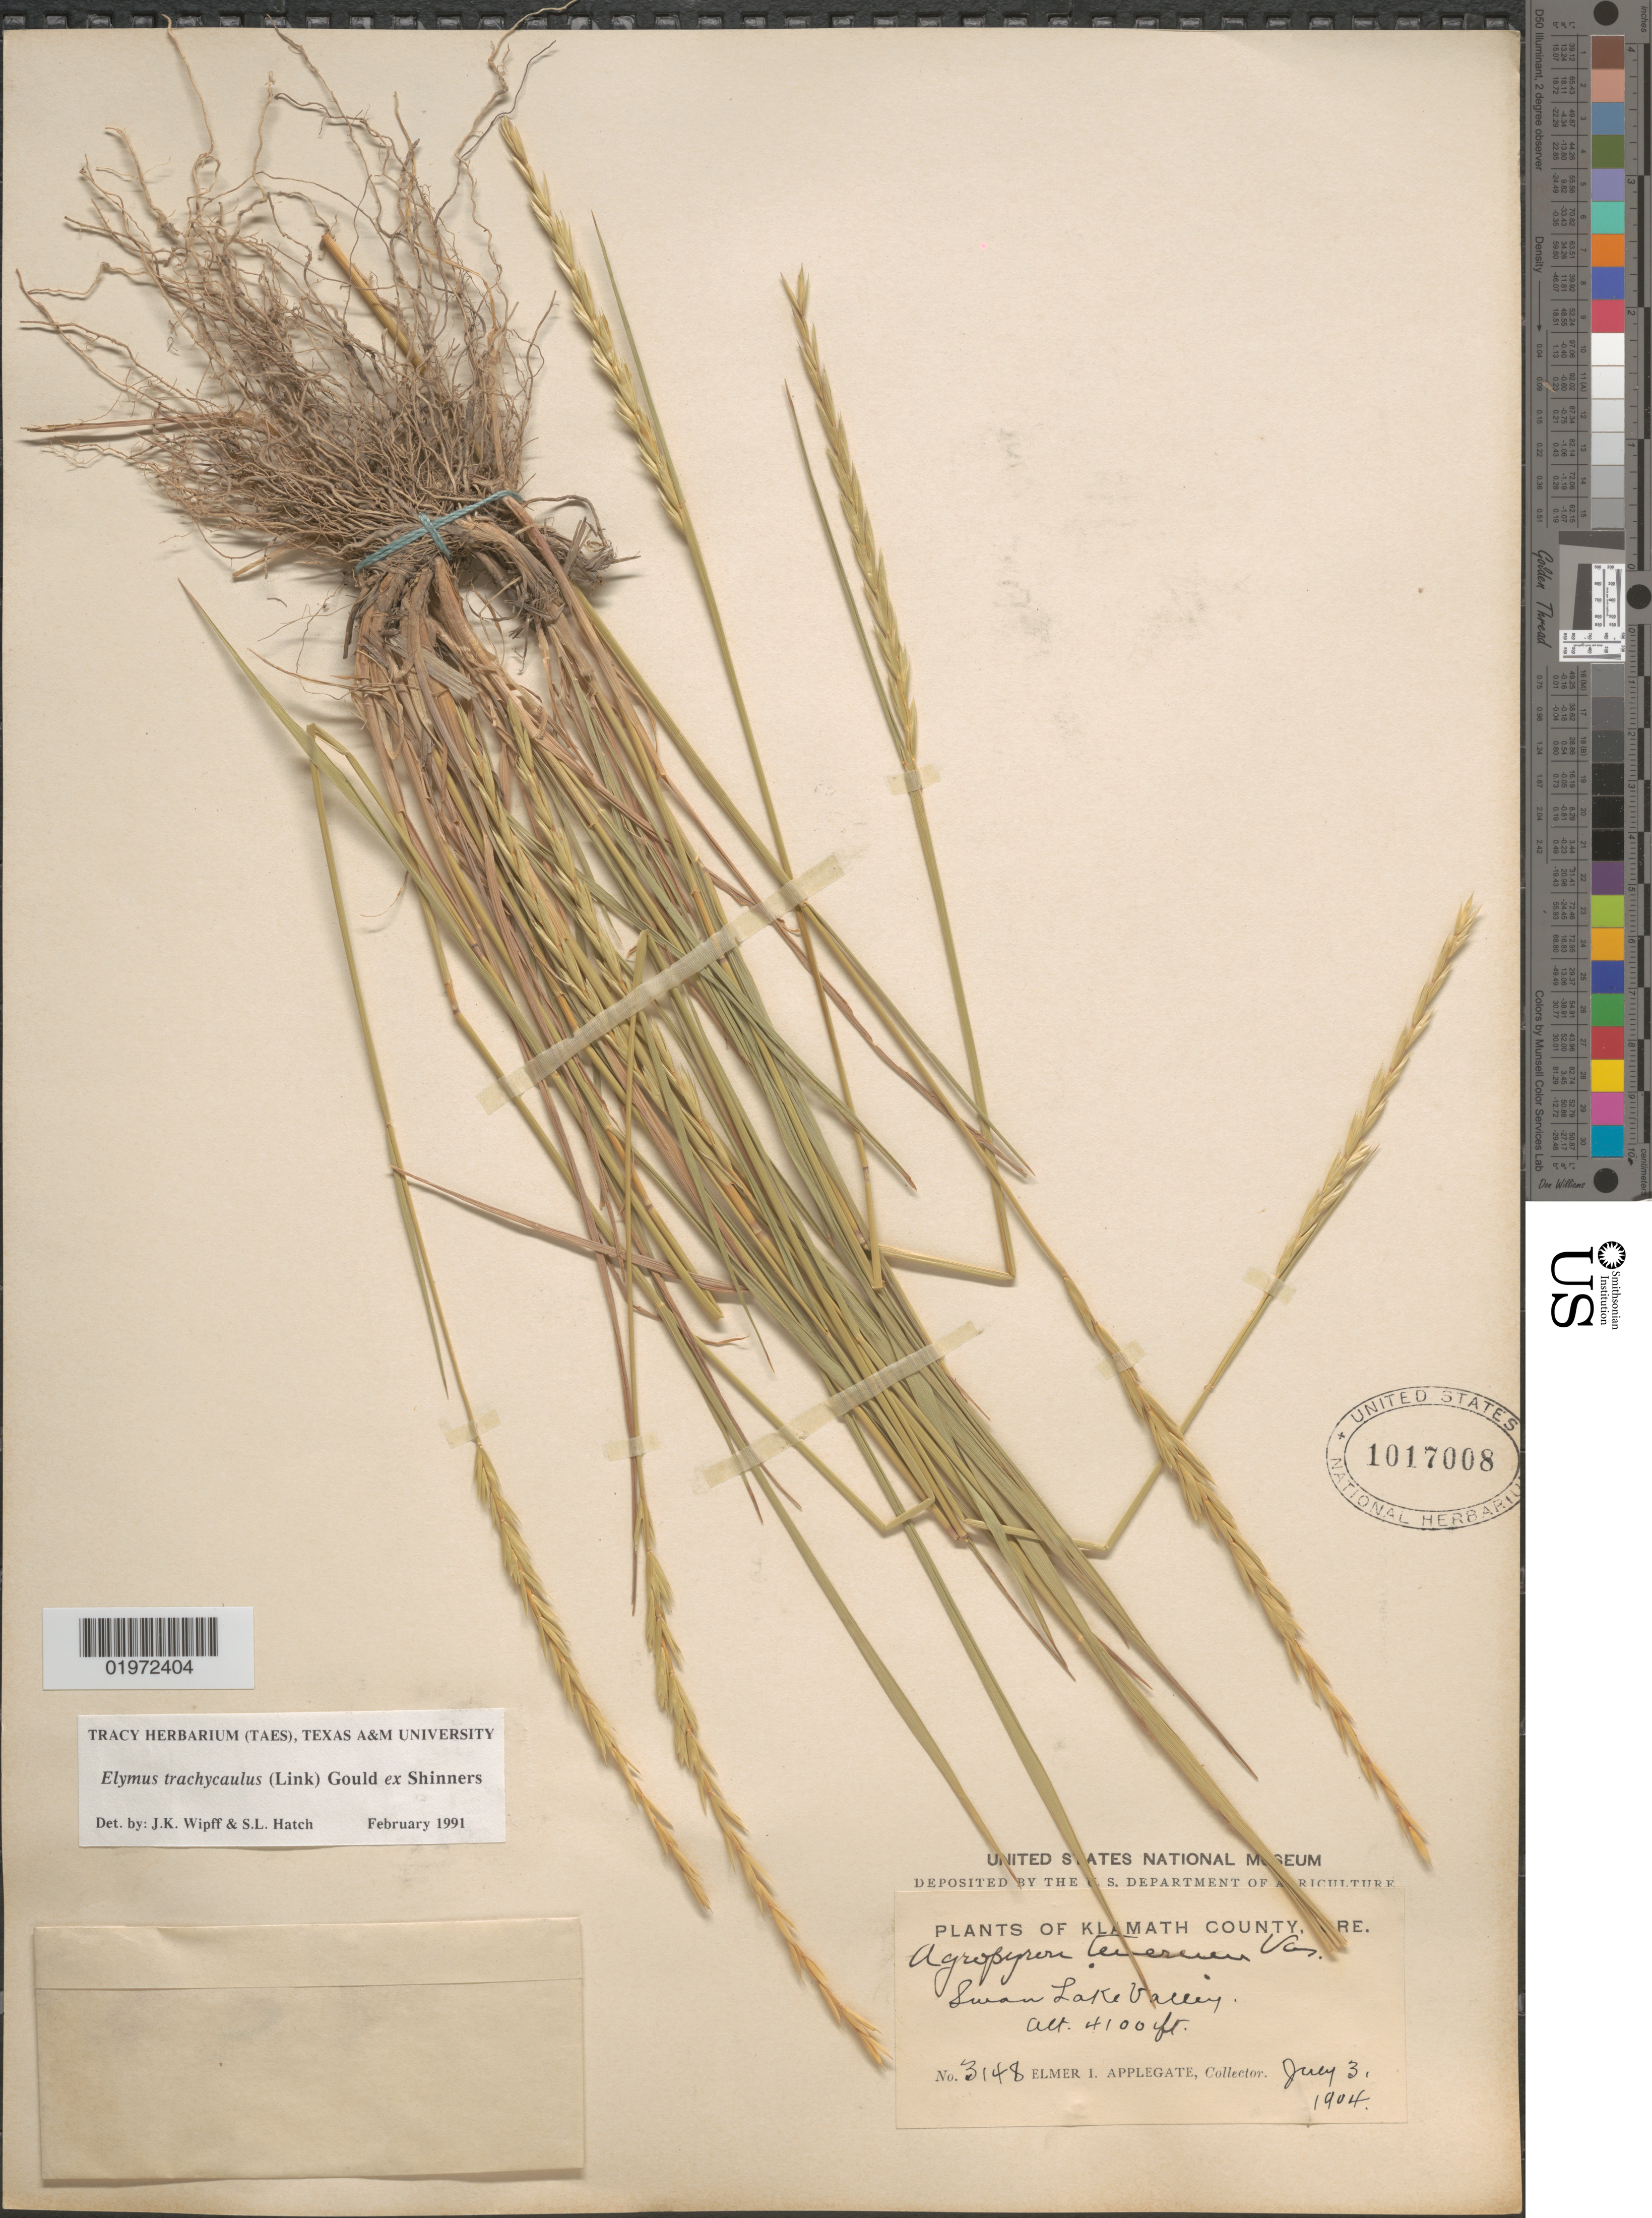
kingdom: Plantae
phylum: Tracheophyta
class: Liliopsida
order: Poales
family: Poaceae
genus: Elymus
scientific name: Elymus trachycaulus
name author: (Link) Gould ex Shinners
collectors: E. I. Applegate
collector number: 3148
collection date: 1904-07-03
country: United States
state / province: Oregon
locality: Klamath County. Swan Lake Valley.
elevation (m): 1250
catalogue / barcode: US 1017008